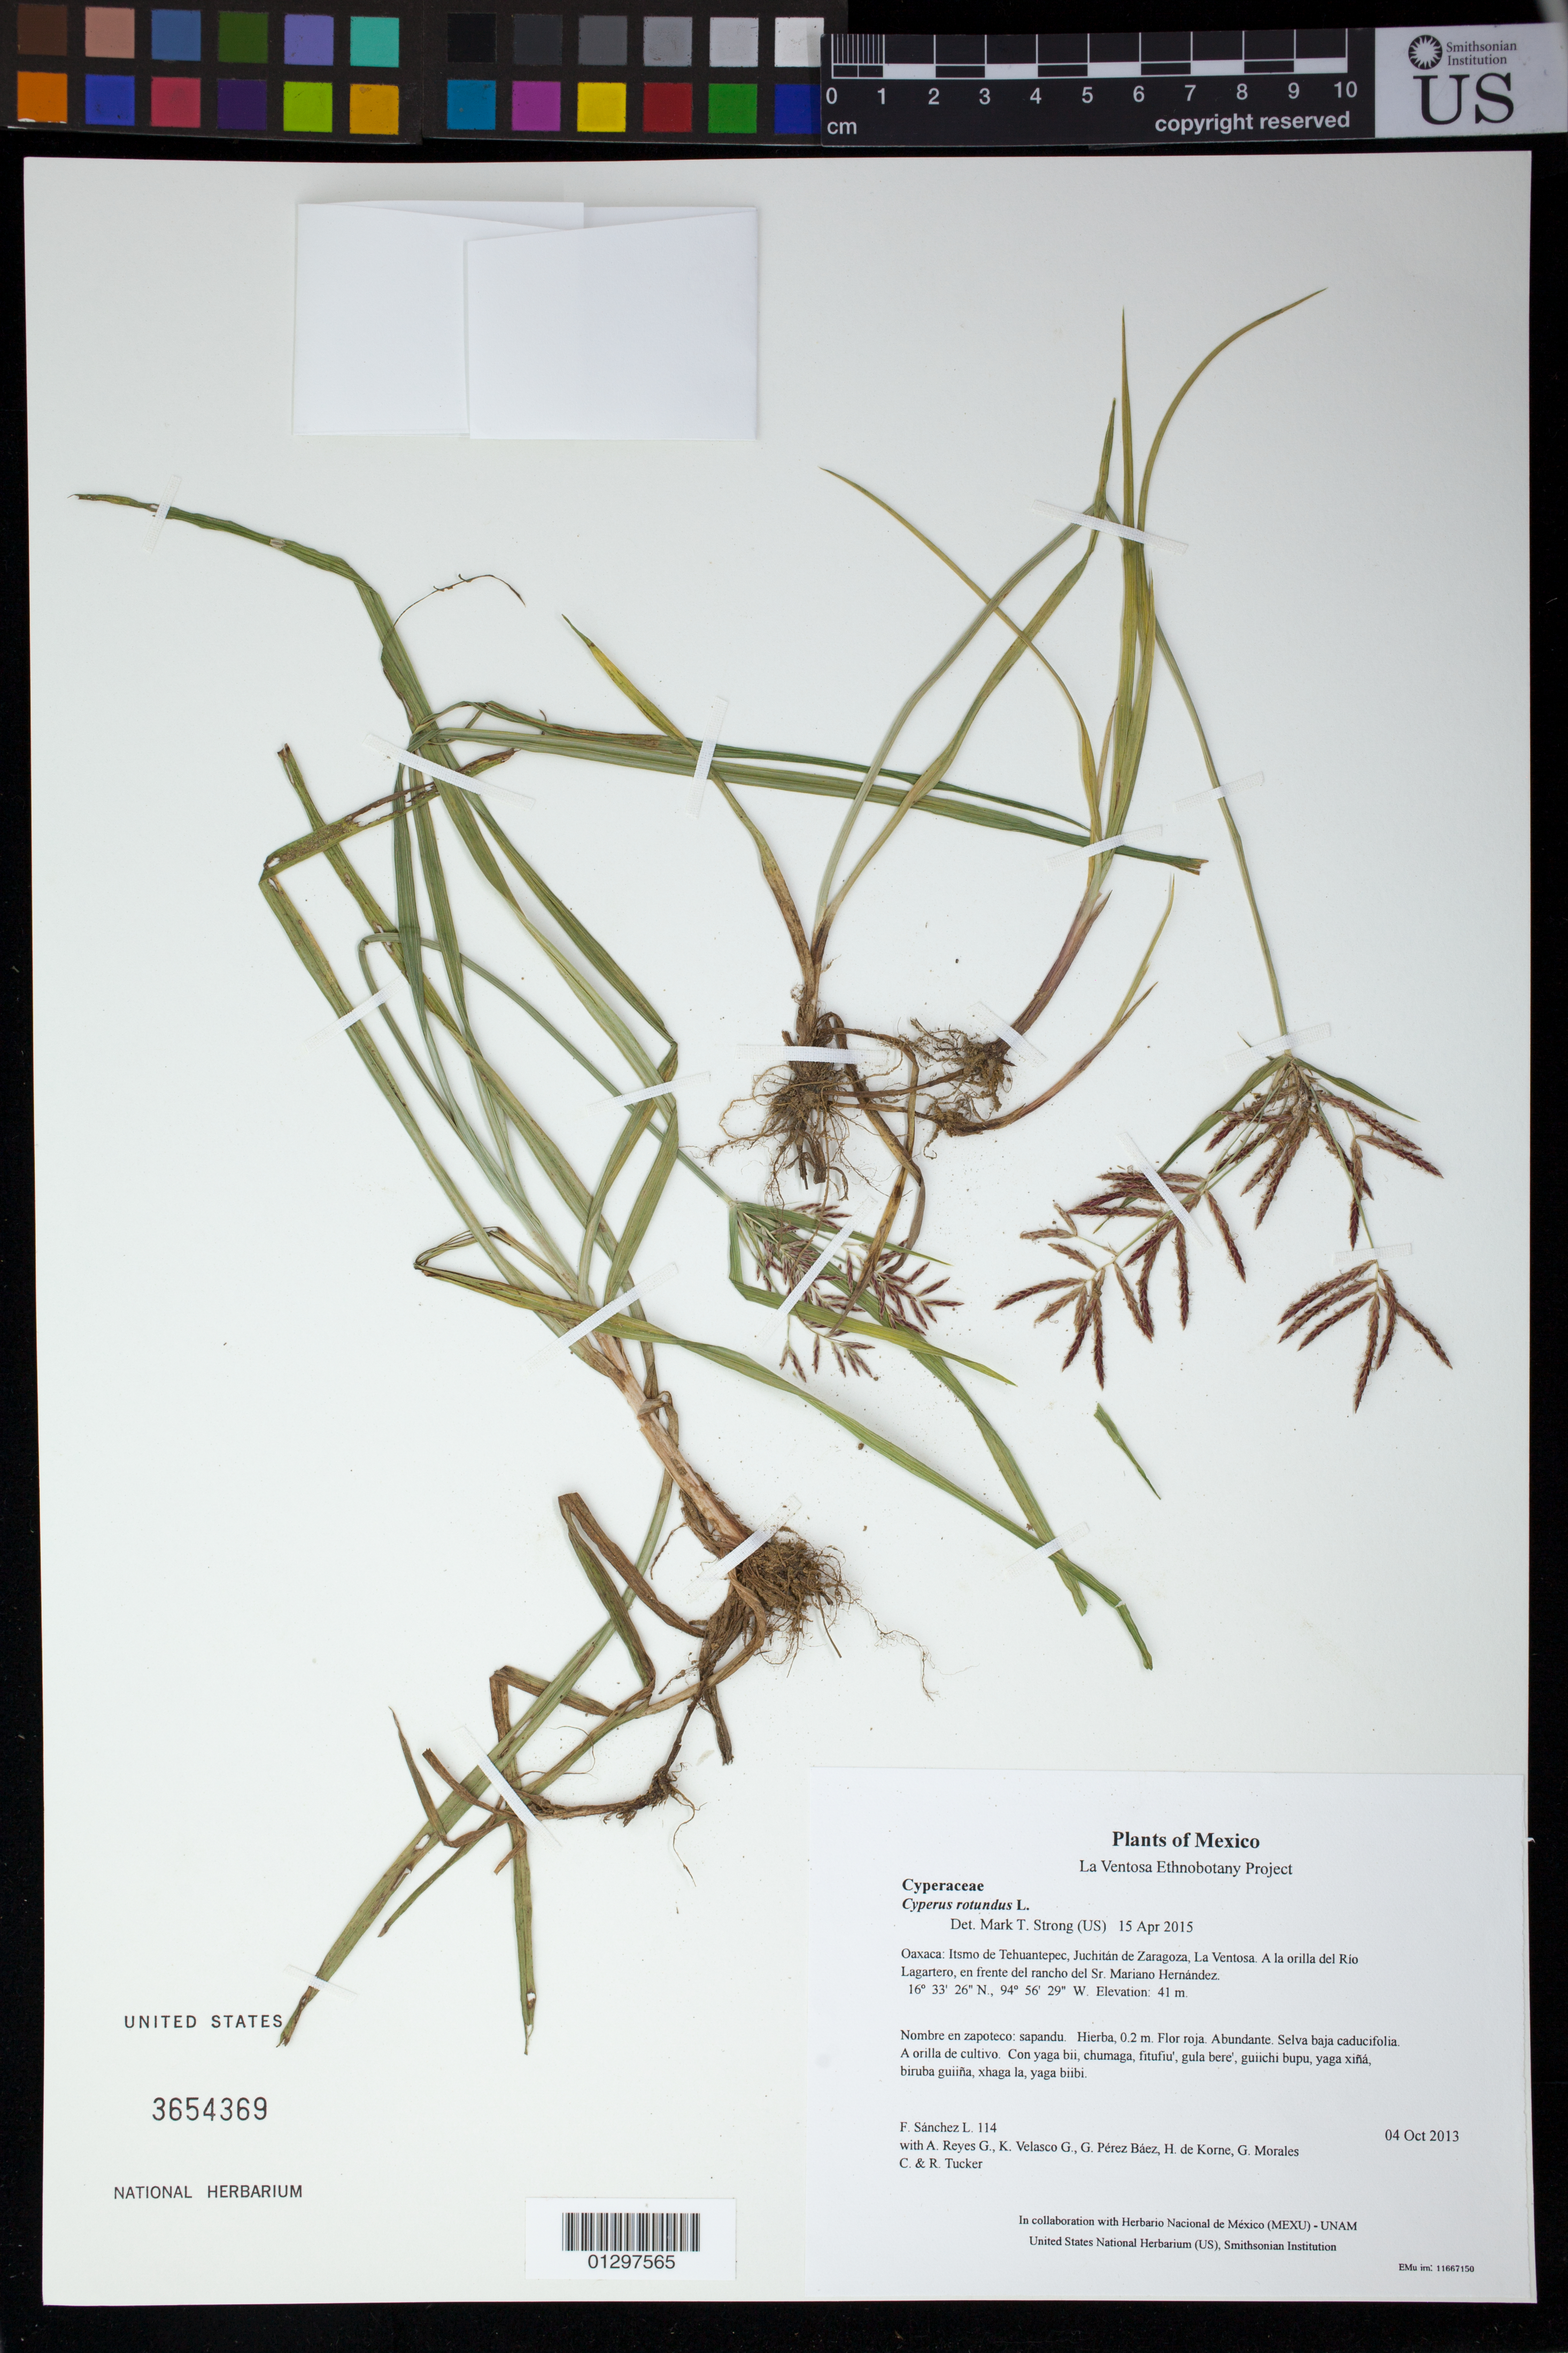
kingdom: Plantae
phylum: Tracheophyta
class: Liliopsida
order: Poales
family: Cyperaceae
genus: Cyperus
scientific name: Cyperus rotundus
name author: L.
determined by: Strong, M. T., (US), Smithsonian Institution - National Museum of Natural History (UNITED STATES)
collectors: F. Sánchez L., A. Reyes G., K. Velasco G., G. Pérez Báez, H. de Korne, G. Morales C. & R. Tucker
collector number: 114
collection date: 2013-10-04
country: Mexico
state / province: Oaxaca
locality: Itsmo de Tehuantepec, Juchitán de Zaragoza, La Ventosa. A la orilla del Río Lagartero, en frente del rancho del Sr. Mariano Hernández.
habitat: Selva baja caducifolia. A orilla de cultivo.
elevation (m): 41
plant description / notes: JEBOT, MEXU, SERO, US; Guixi. 0.2 m. Guie' naxiña'. Stale.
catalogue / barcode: US 3654369